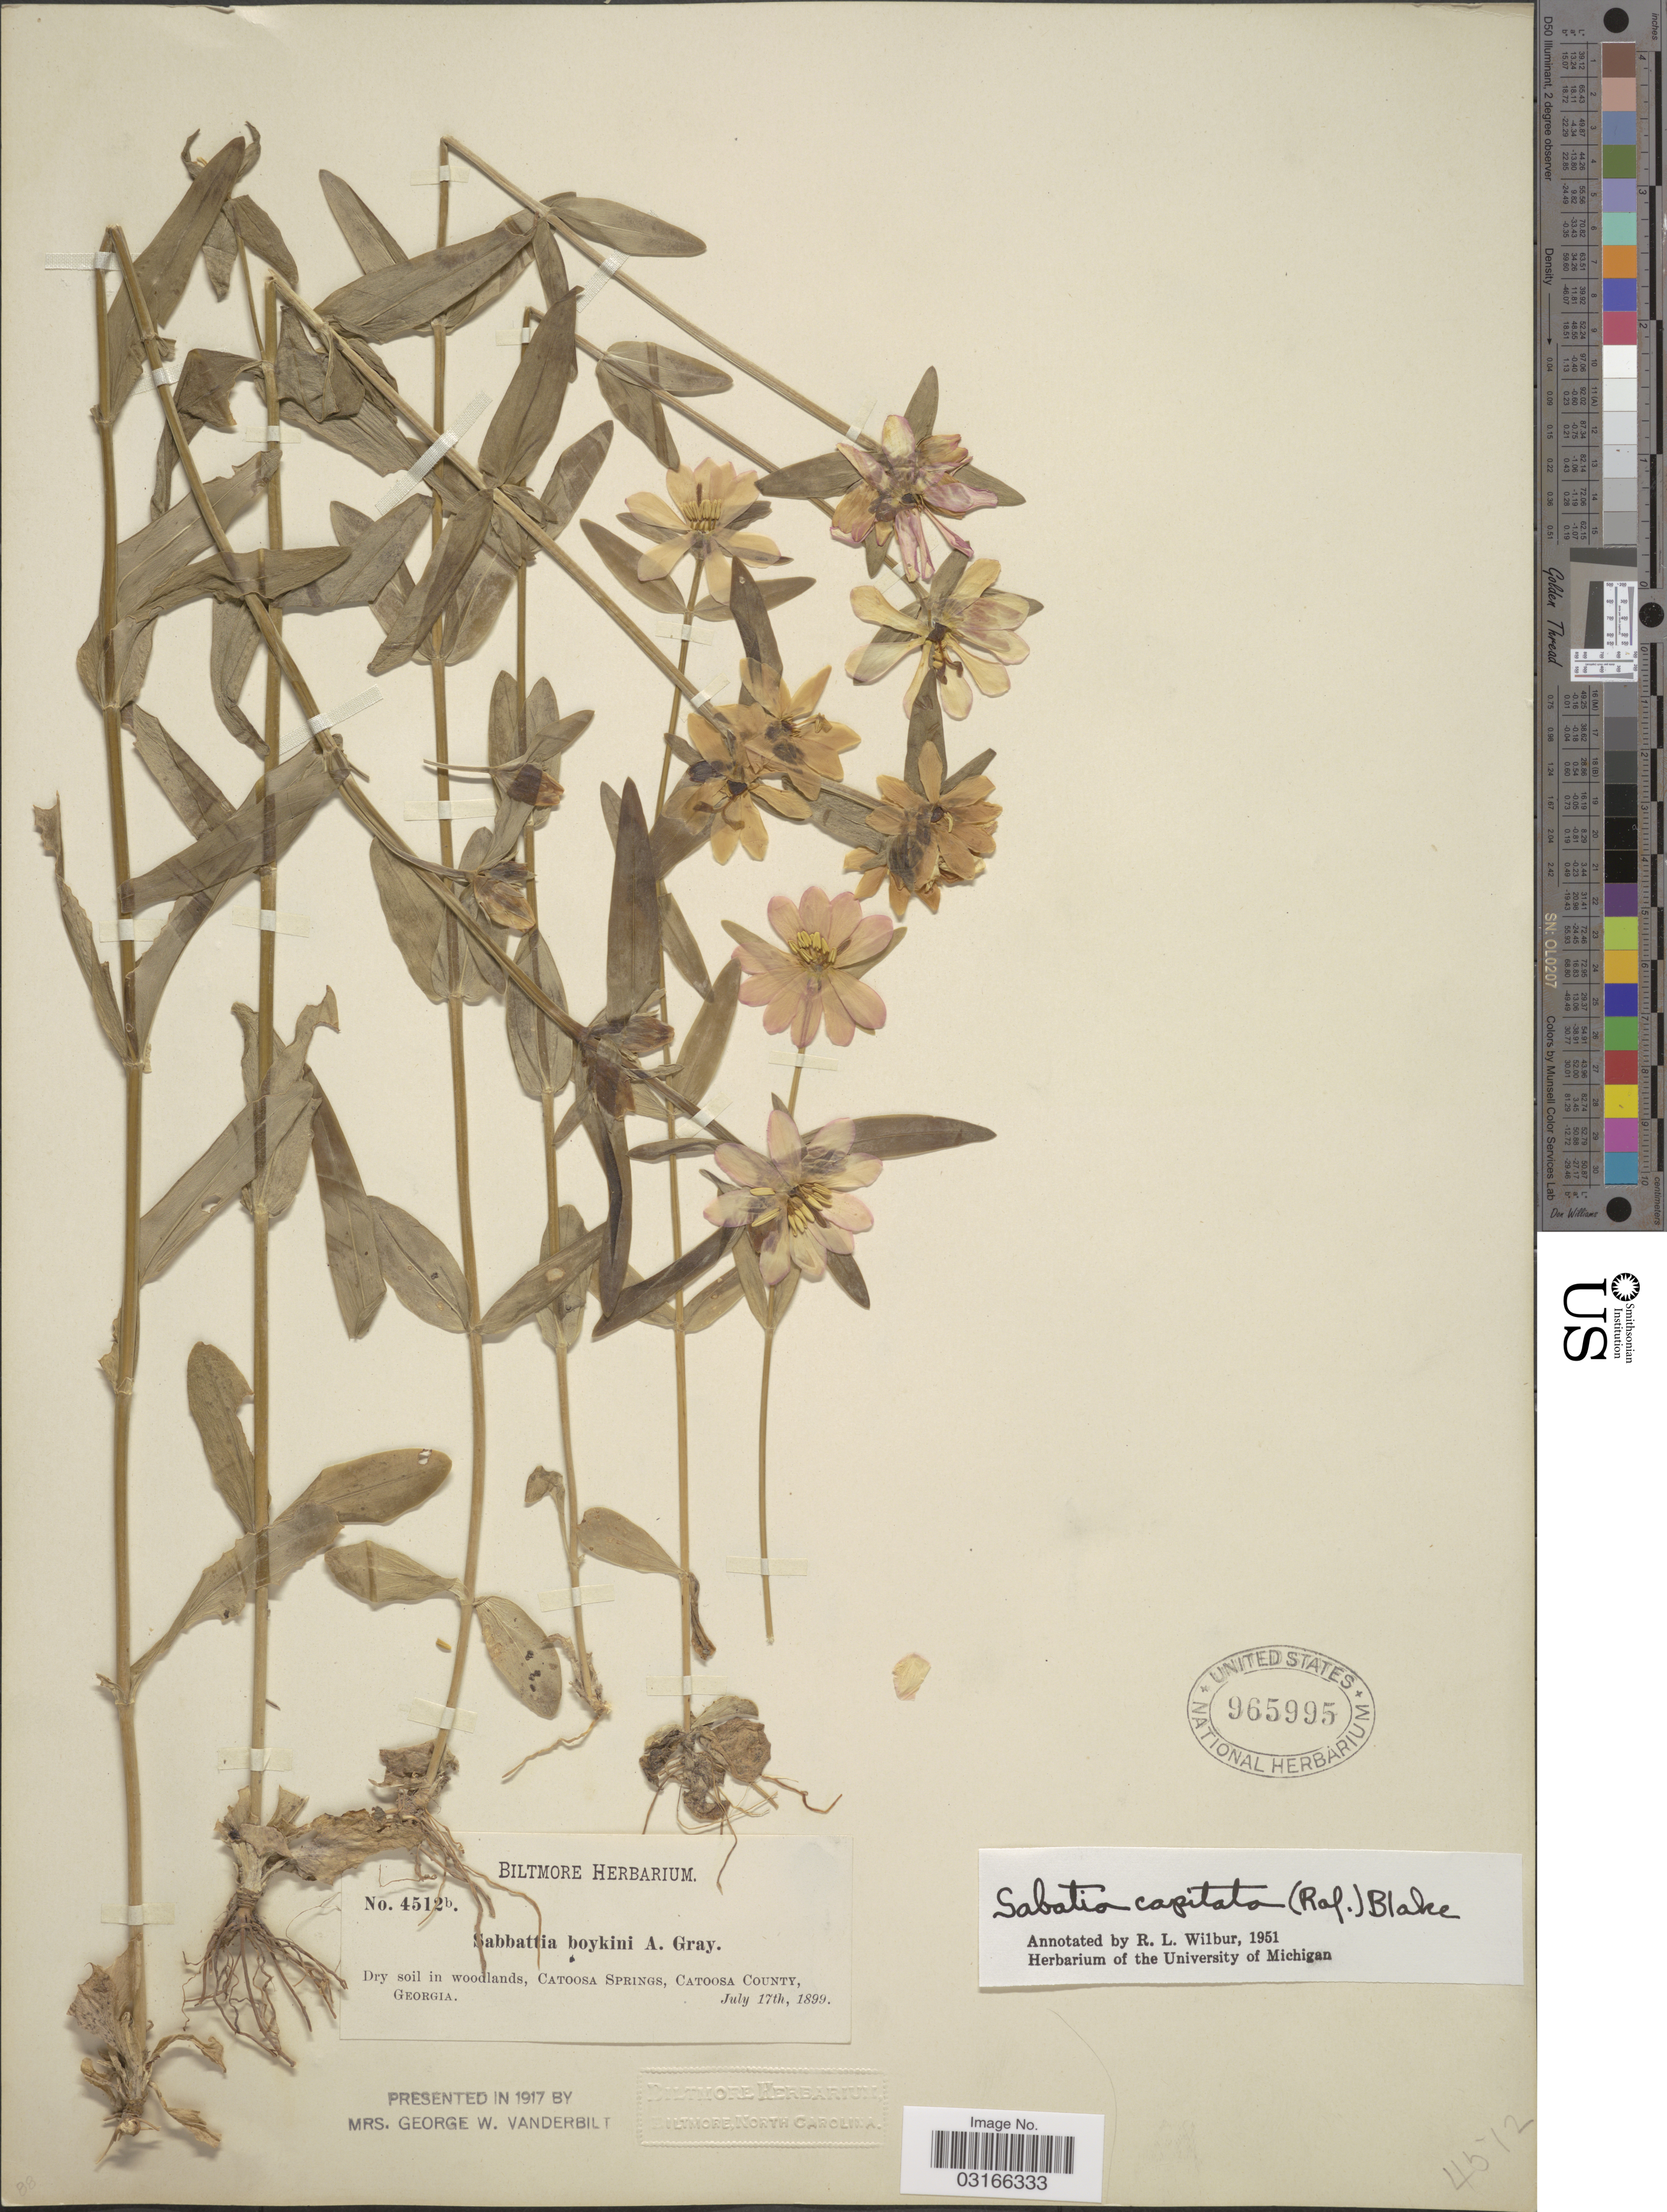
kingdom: Plantae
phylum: Tracheophyta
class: Magnoliopsida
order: Gentianales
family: Gentianaceae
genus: Sabatia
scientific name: Sabatia capitata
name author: (Raf.) S.F. Blake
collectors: ex herb. Biltmore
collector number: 4512b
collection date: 1899-07-17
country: United States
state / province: Georgia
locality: Dry soil in woodlands, Catoosa Springs, Catoosa County.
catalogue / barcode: US 965995